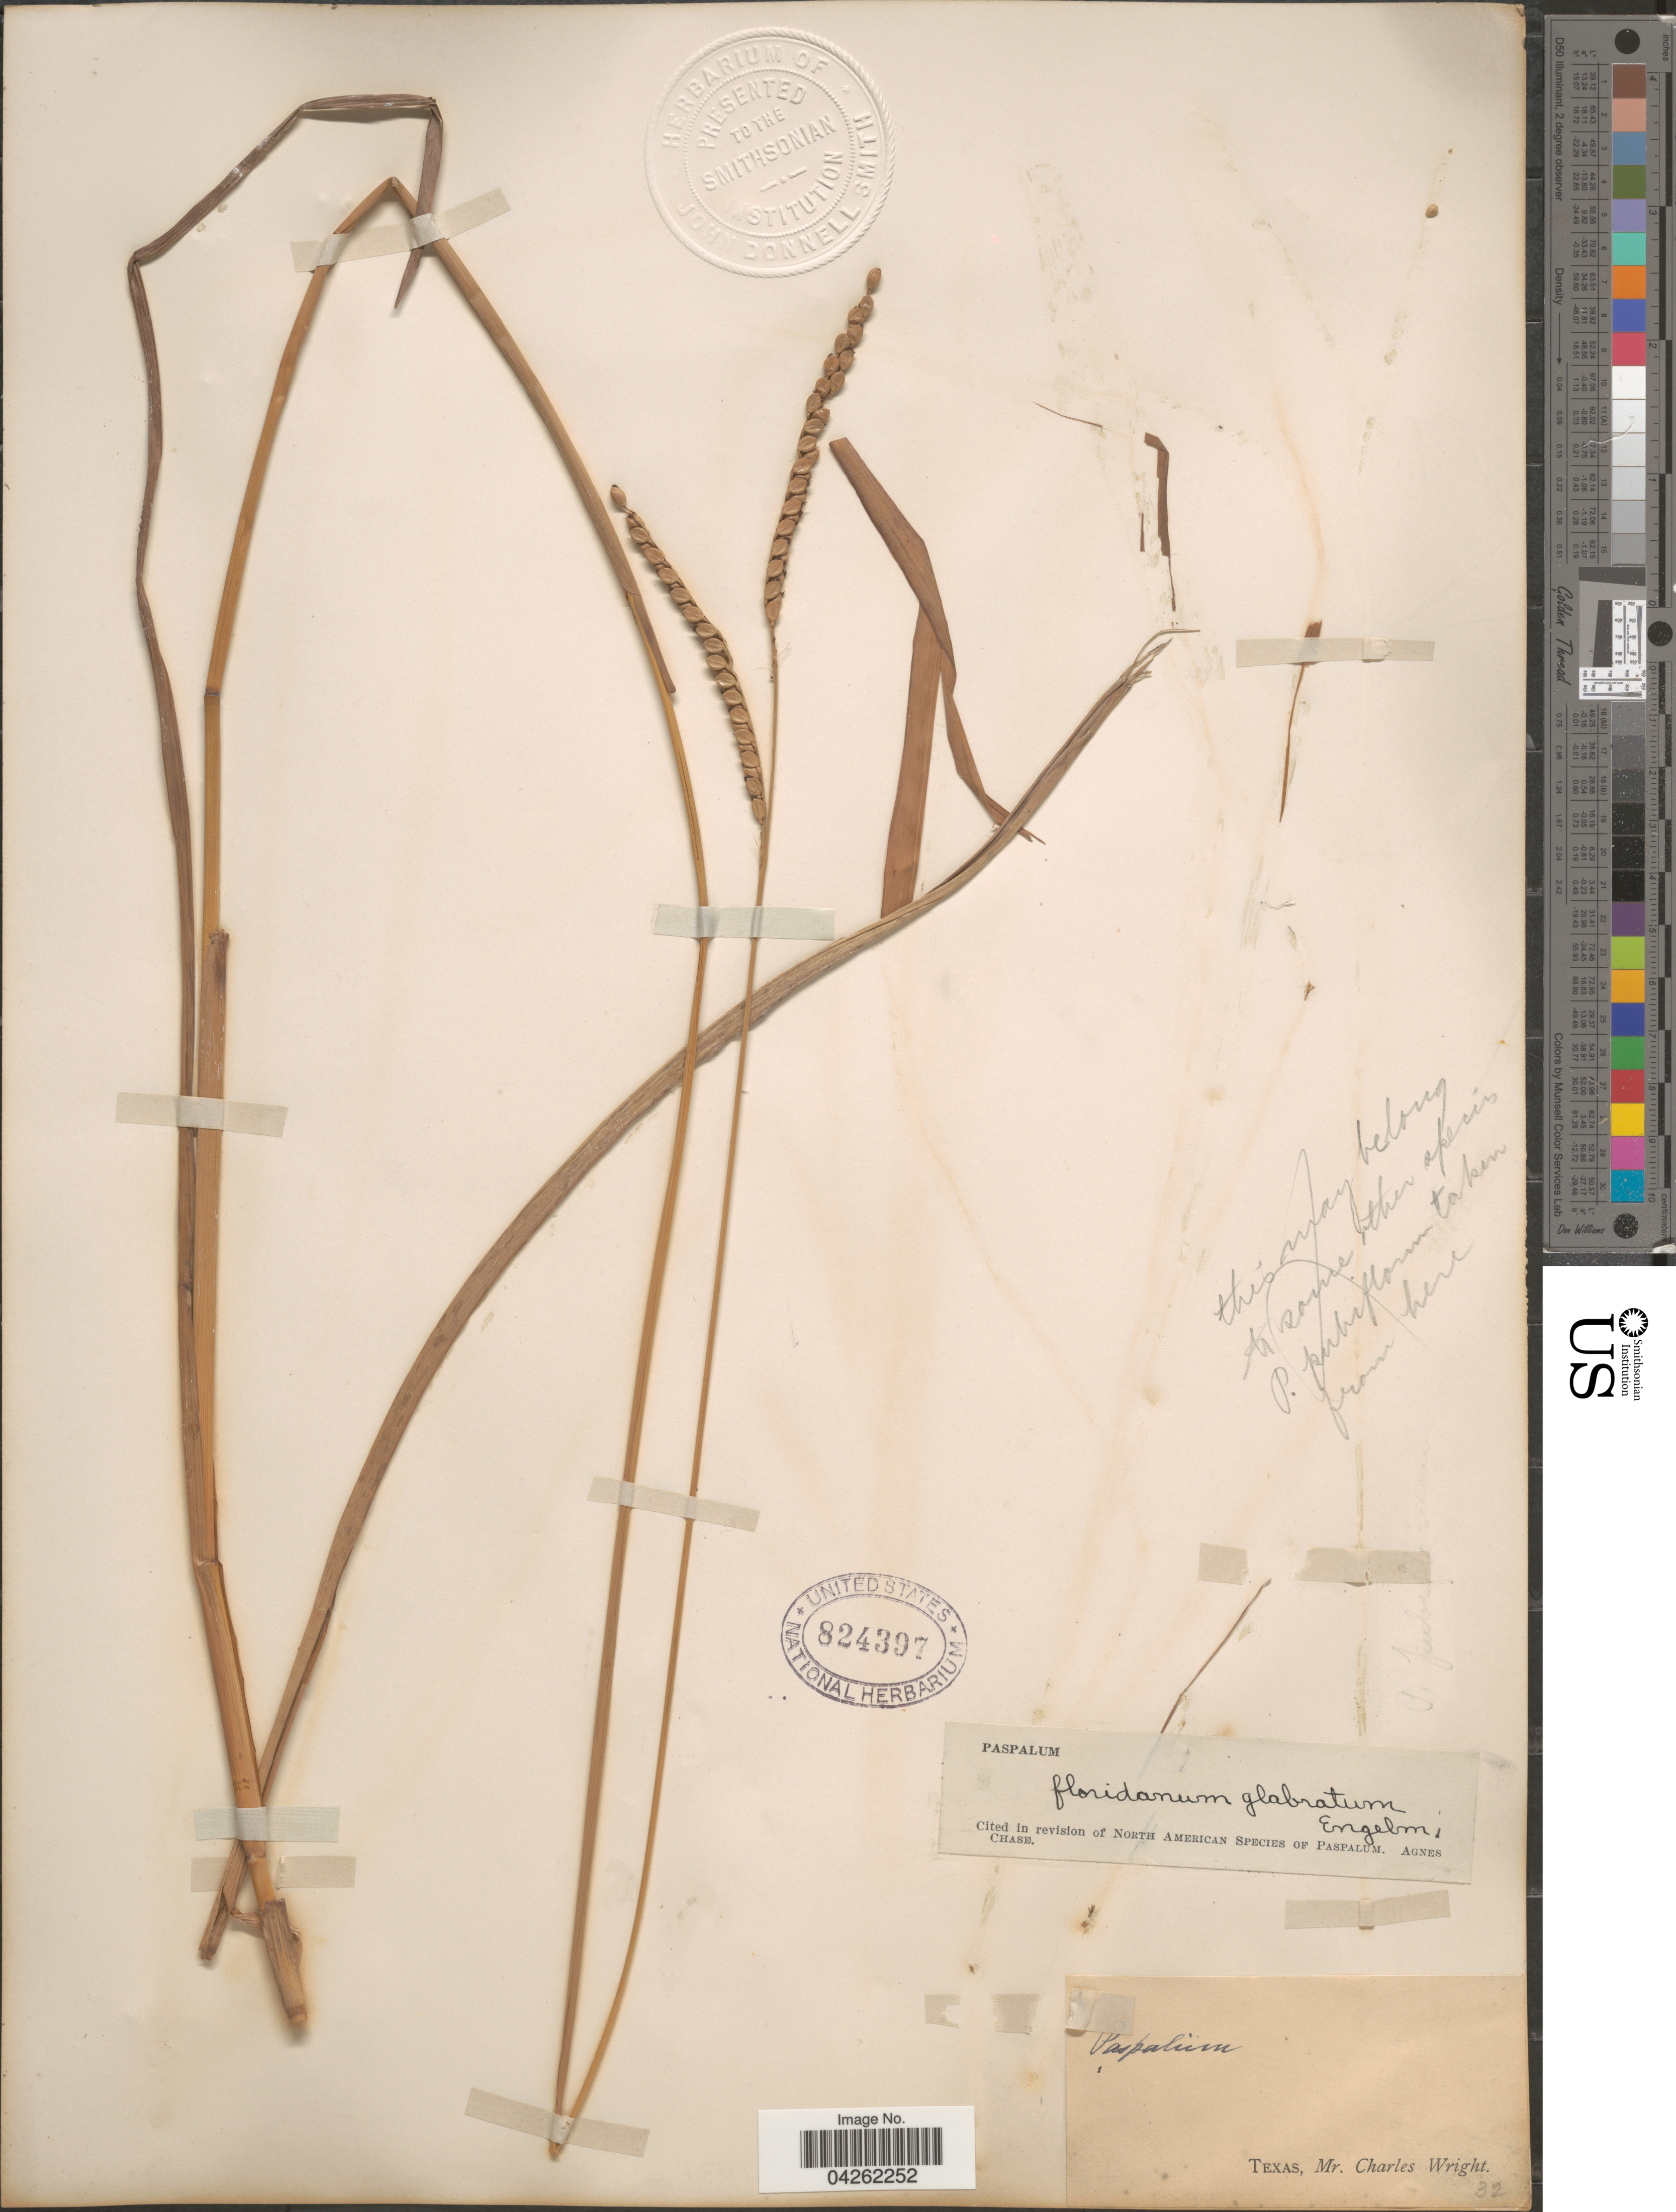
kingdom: Plantae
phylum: Tracheophyta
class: Liliopsida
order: Poales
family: Poaceae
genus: Paspalum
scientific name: Paspalum floridanum var. glabratum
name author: Engelm. ex Vasey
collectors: C. Wright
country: United States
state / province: Texas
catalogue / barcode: US 824397